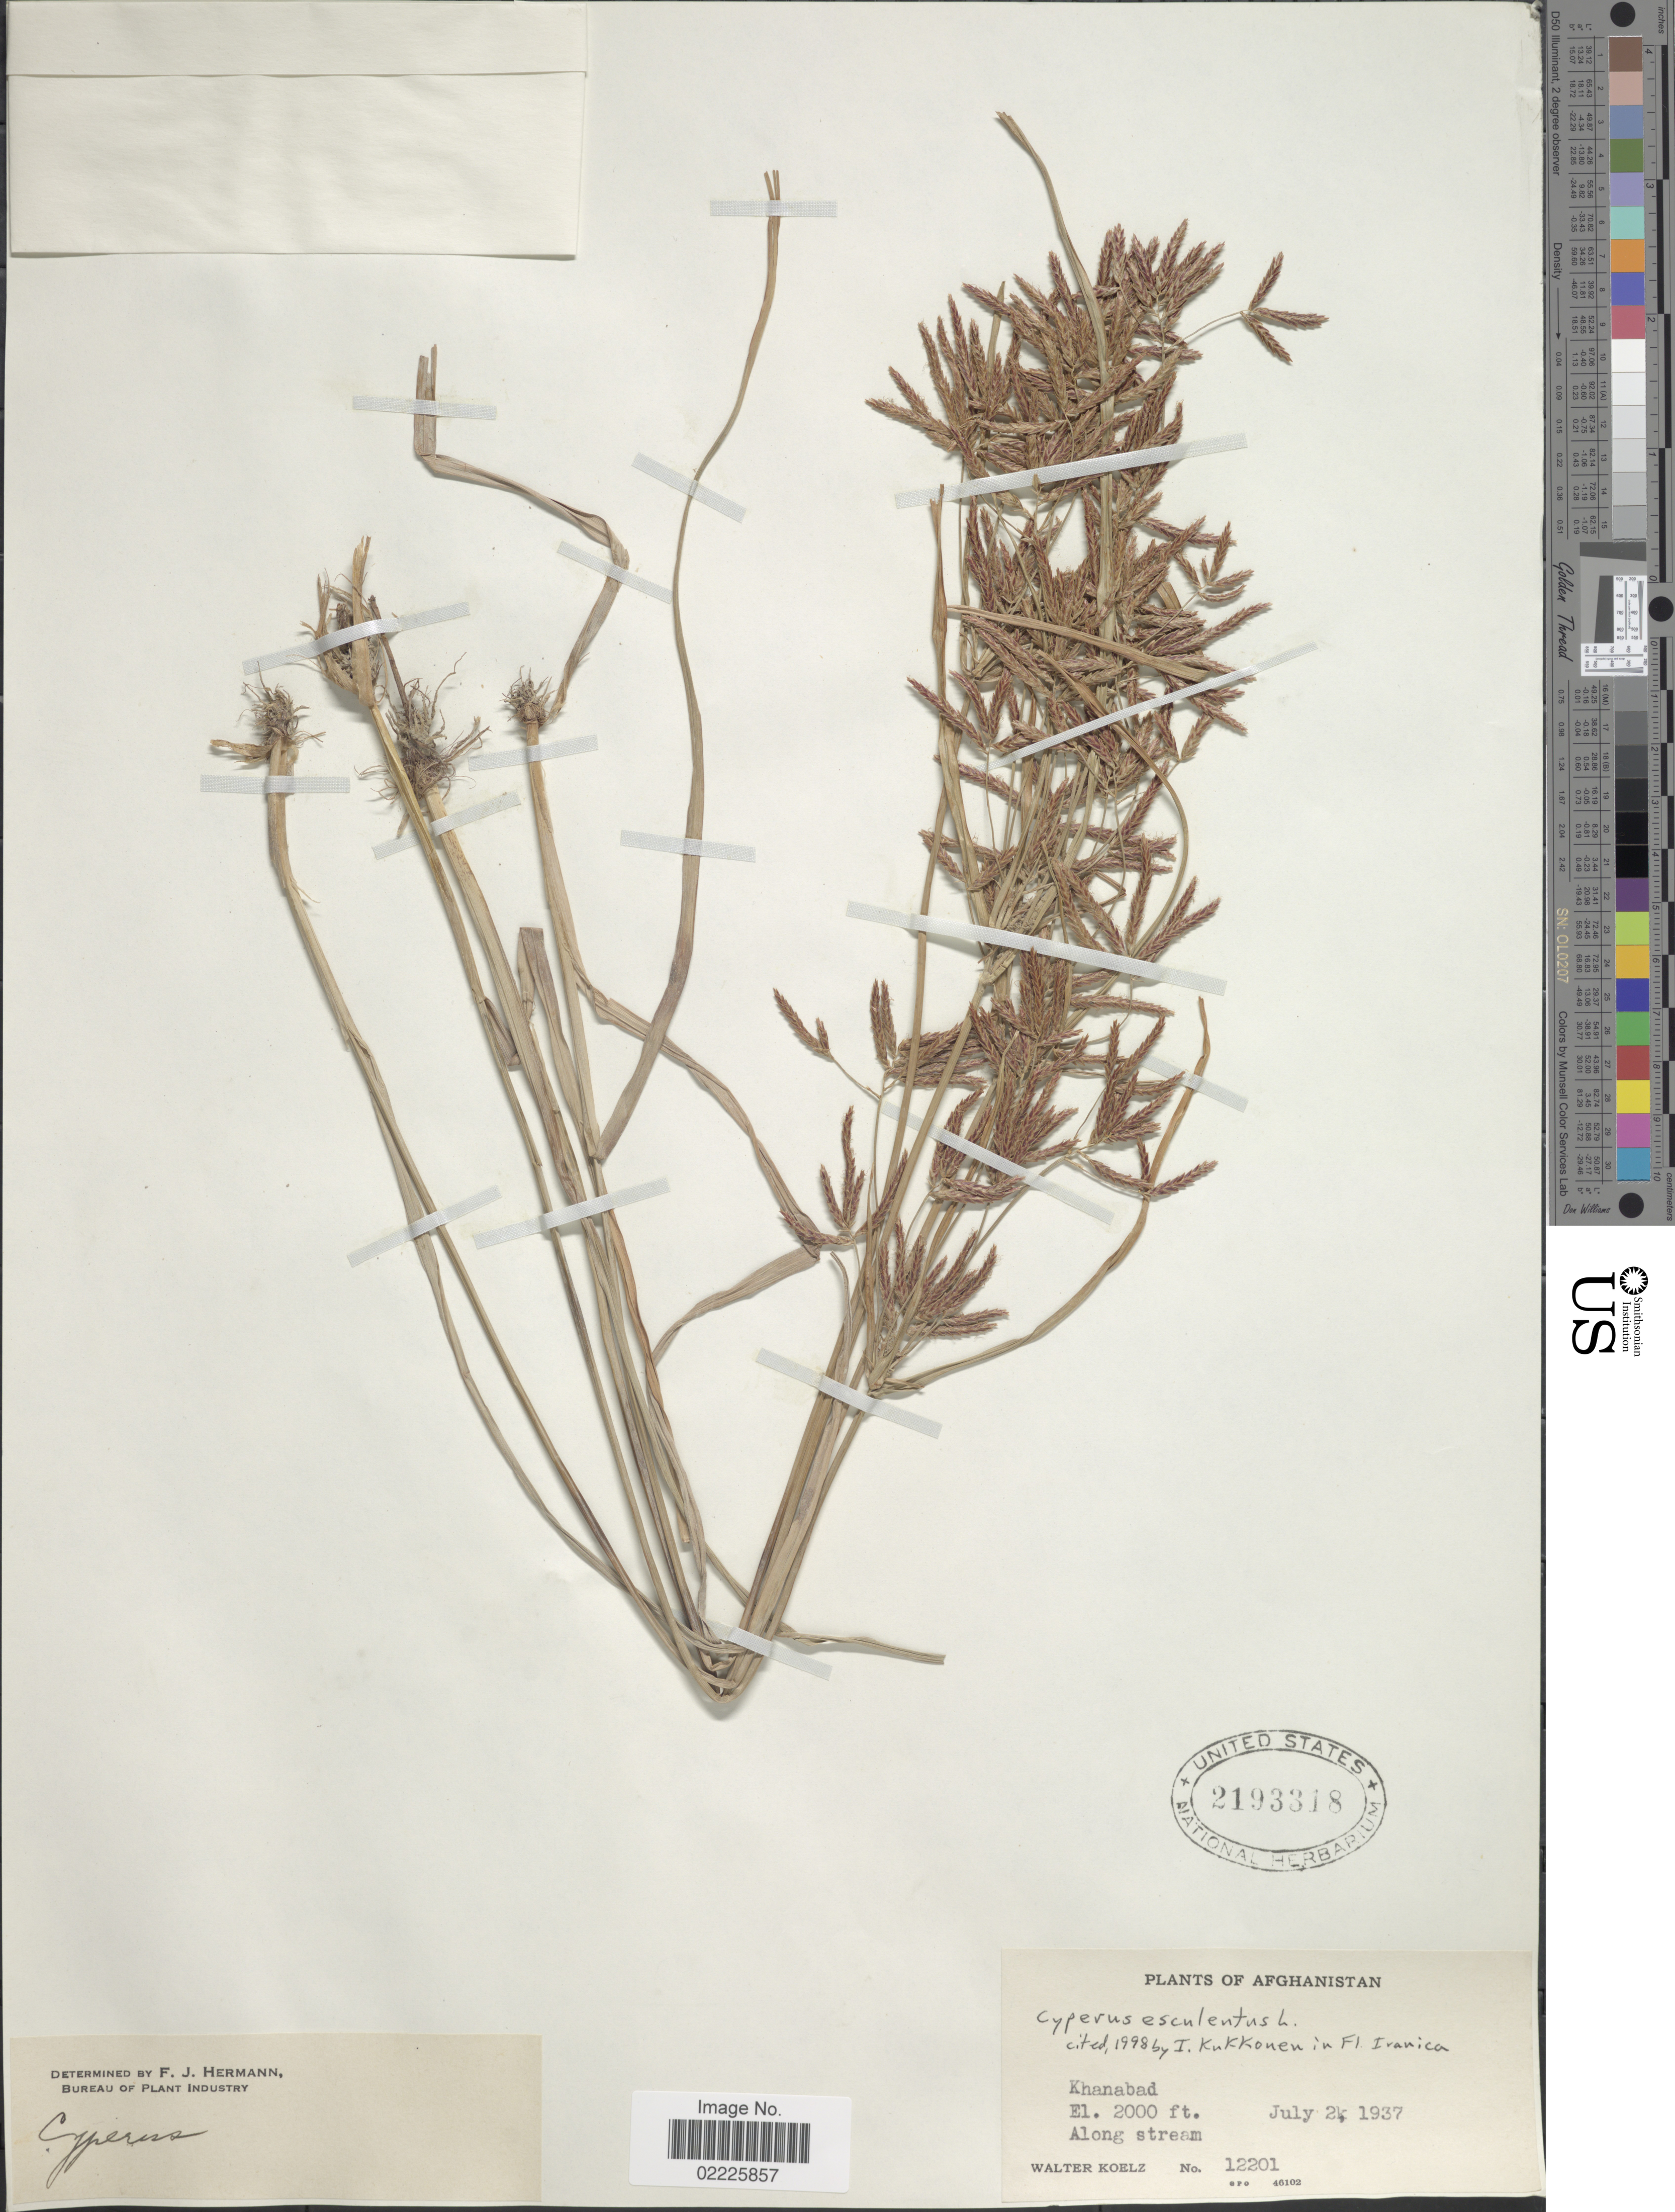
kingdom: Plantae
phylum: Tracheophyta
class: Liliopsida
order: Poales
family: Cyperaceae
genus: Cyperus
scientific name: Cyperus esculentus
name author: L.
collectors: W. N. Koelz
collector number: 12201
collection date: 1937-07-02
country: Afghanistan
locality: Khanabad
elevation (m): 610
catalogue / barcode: US 2193318